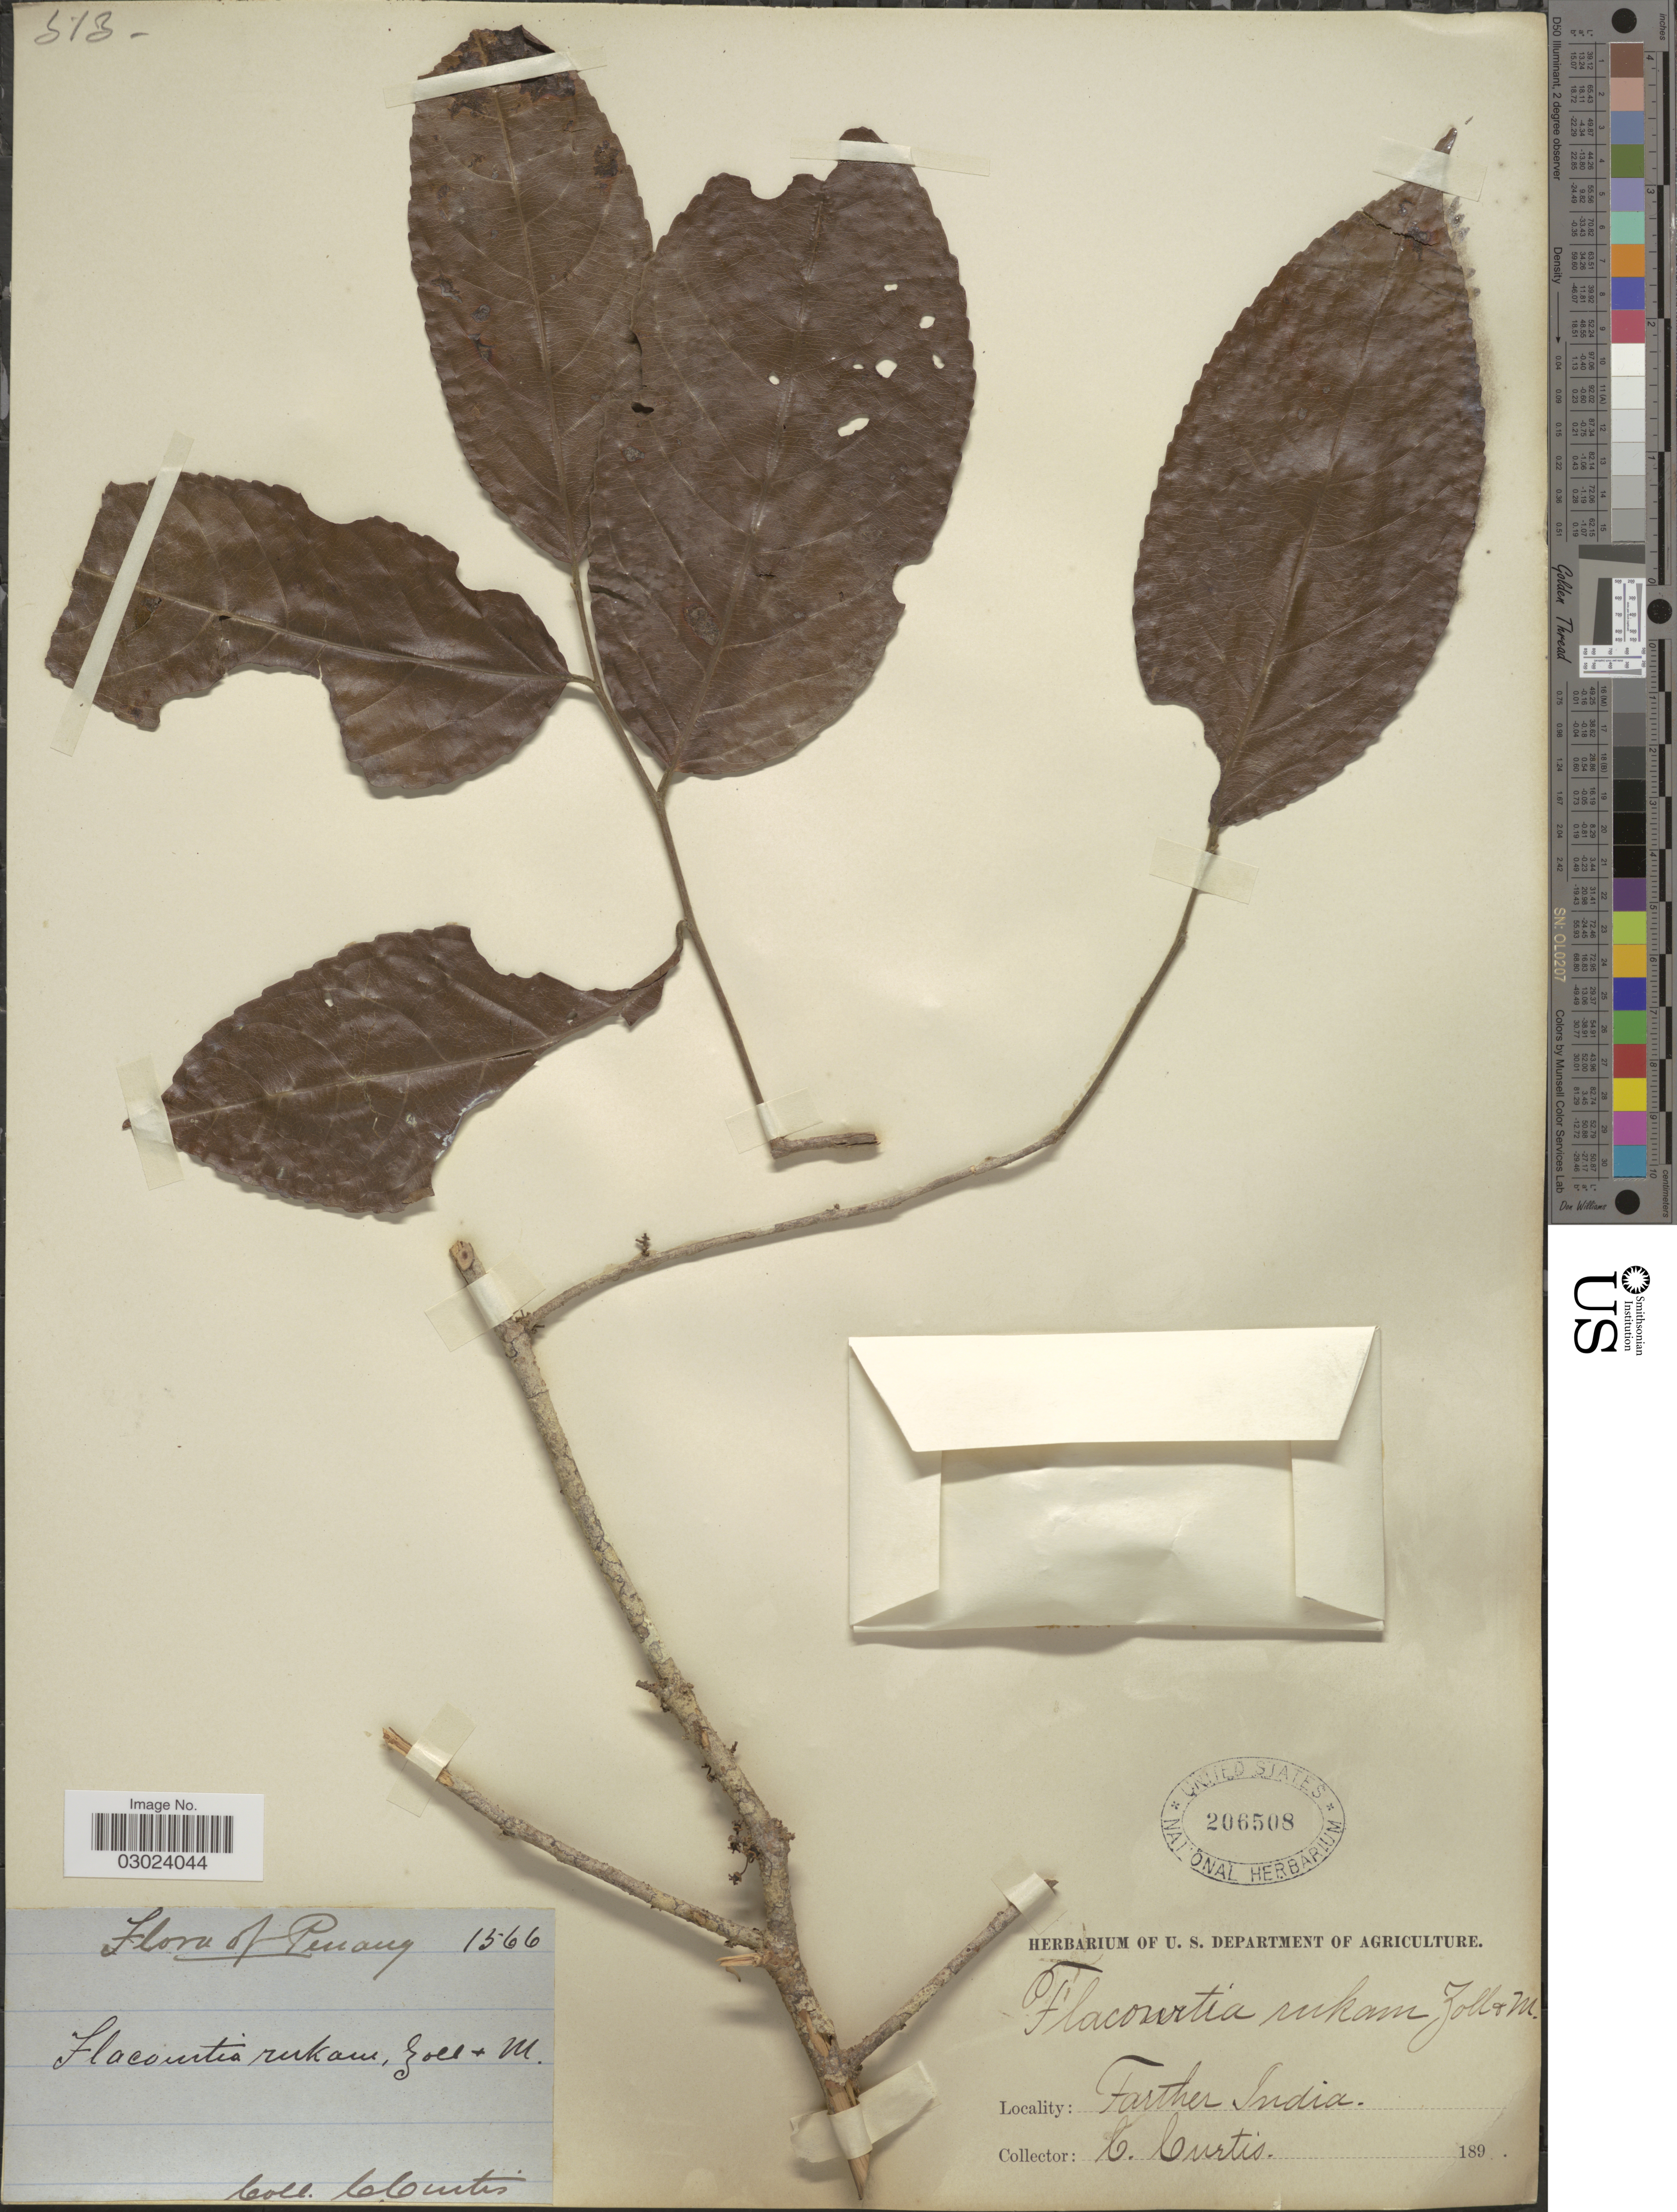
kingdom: Plantae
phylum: Tracheophyta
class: Magnoliopsida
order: Malpighiales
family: Salicaceae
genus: Flacourtia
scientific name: Flacourtia rukam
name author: Zoll. & Moritzi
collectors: C. Curtis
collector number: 1566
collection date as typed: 189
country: Malaysia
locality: Farther India. Penang.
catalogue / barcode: US 206508